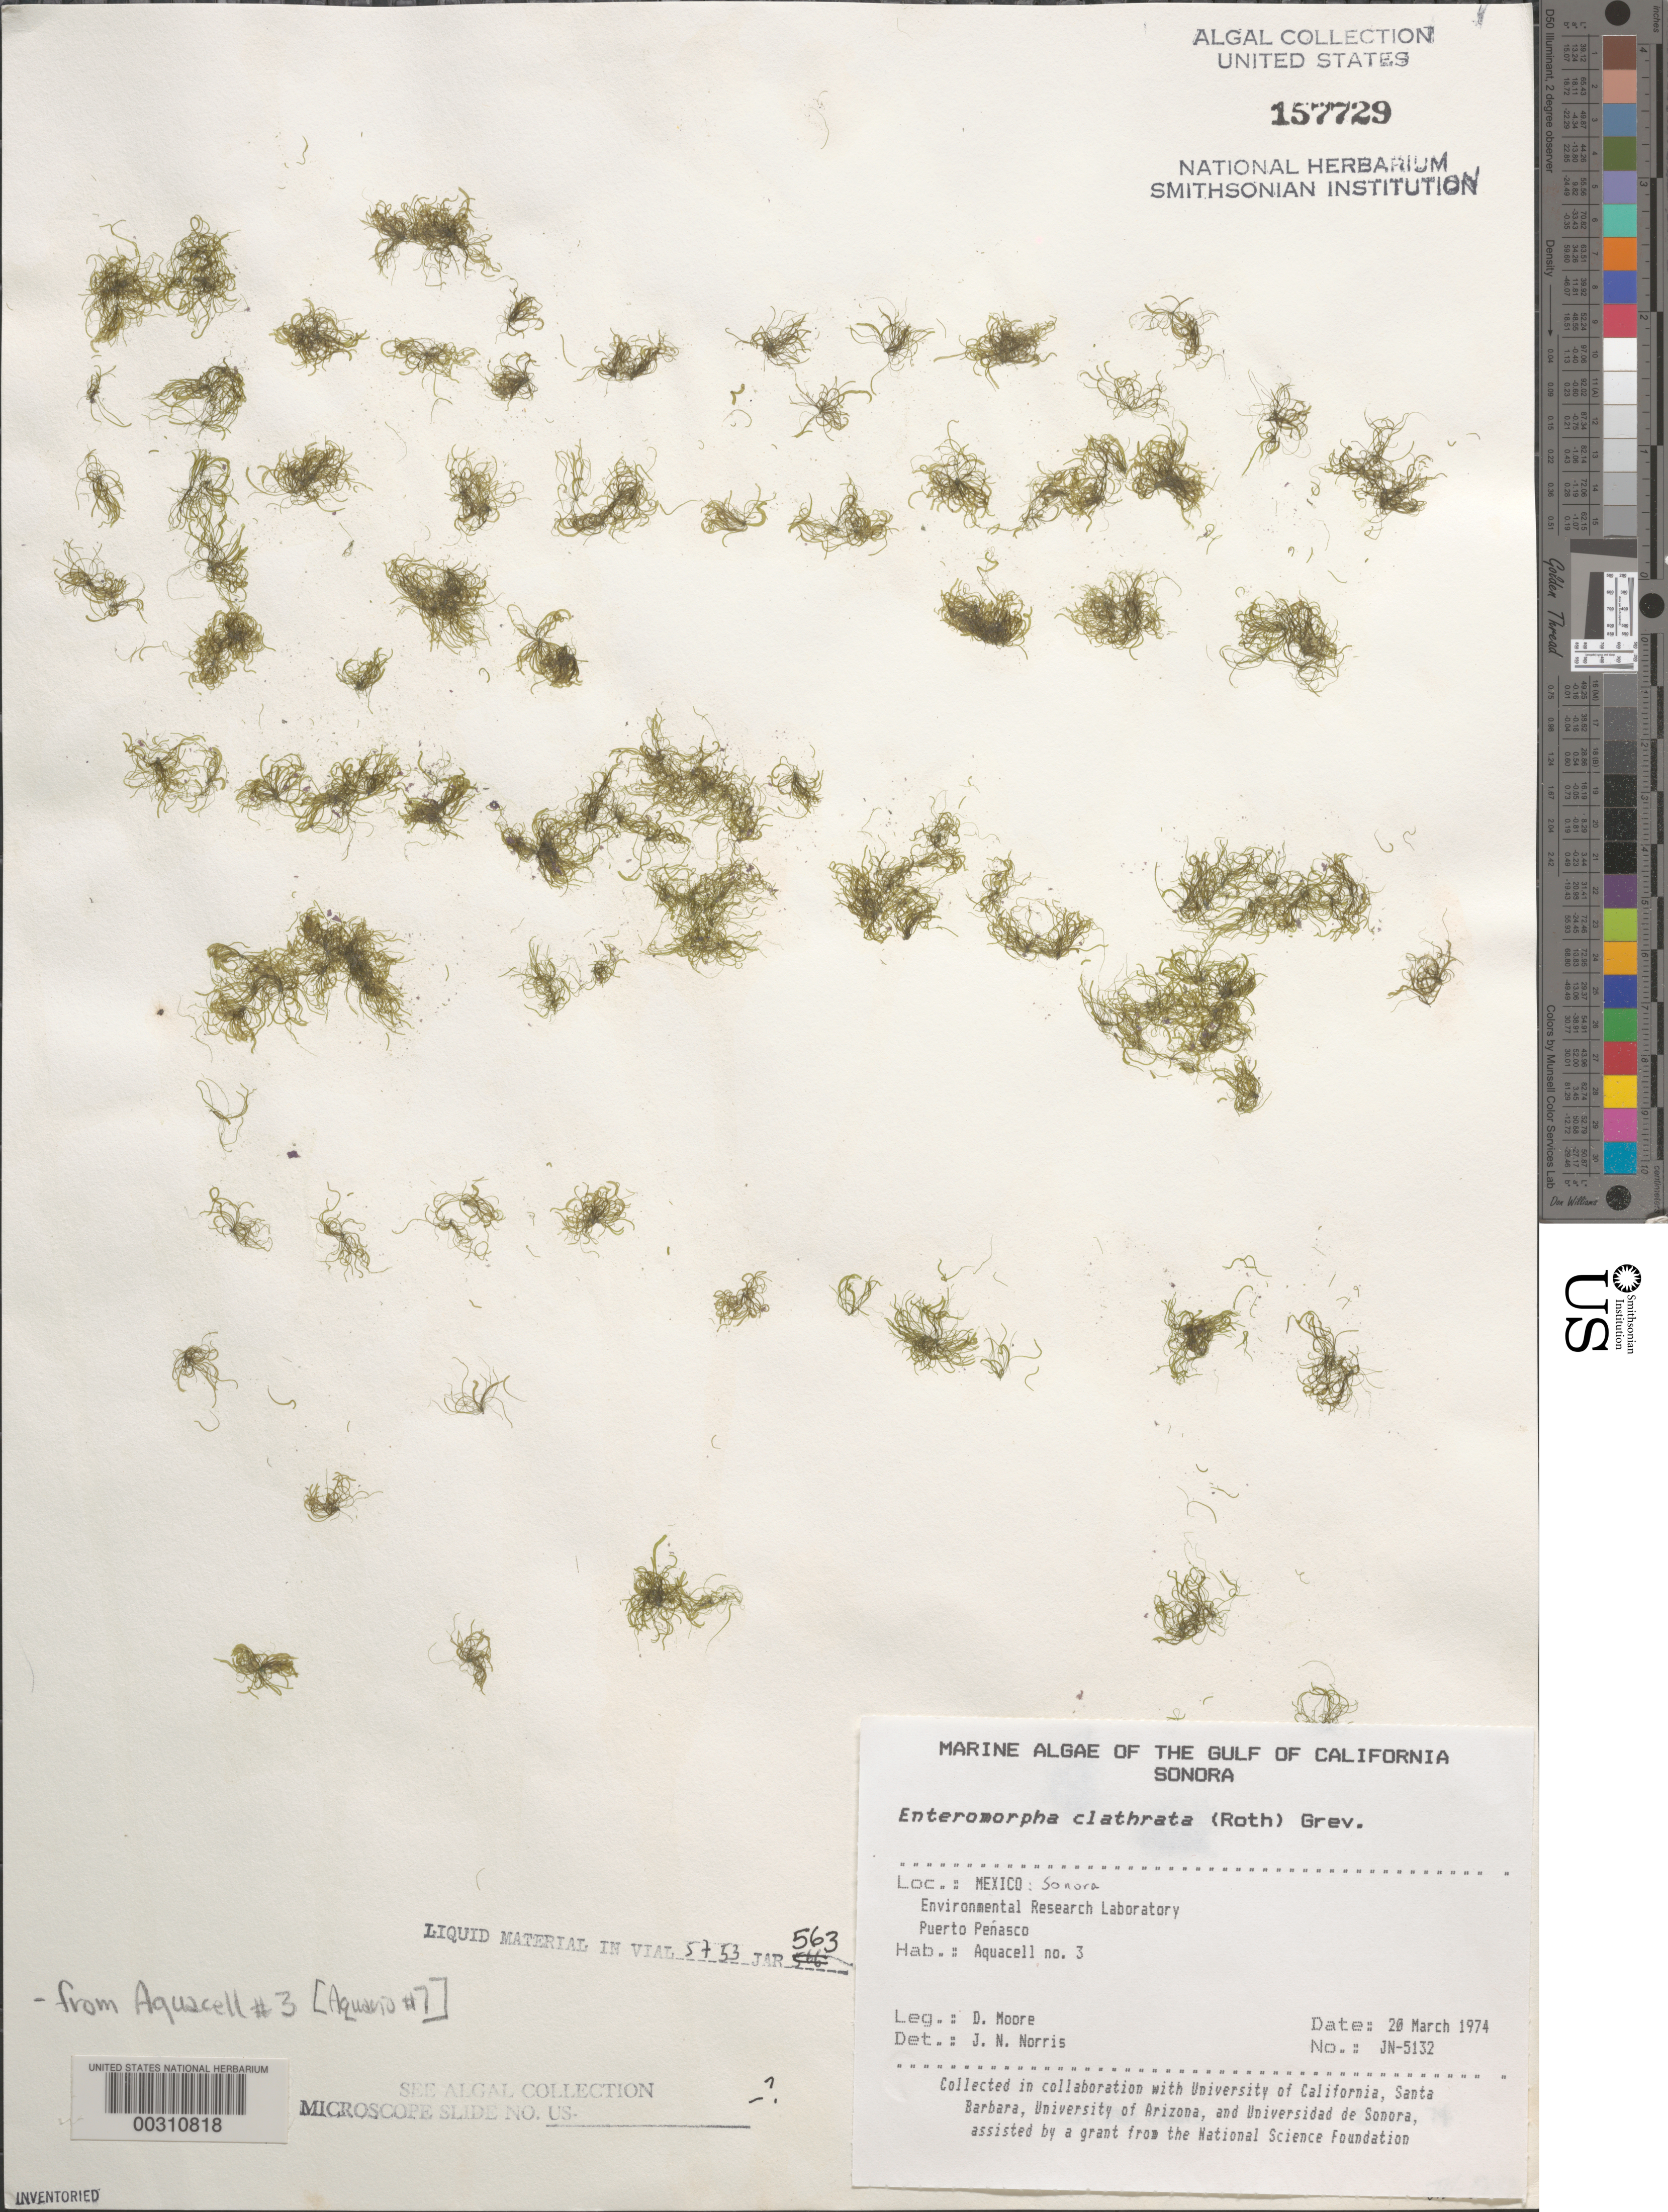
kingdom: Plantae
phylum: Chlorophyta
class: Ulvophyceae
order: Ulvales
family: Ulvaceae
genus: Ulva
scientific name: Ulva linza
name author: L.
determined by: Algae name updating Project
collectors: D. Moore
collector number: JN-5132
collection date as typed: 20 Mar 1974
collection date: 1974-03-20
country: Mexico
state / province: Sonora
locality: Puerto Penasco, Environmental Research Laboratory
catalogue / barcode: US 157729